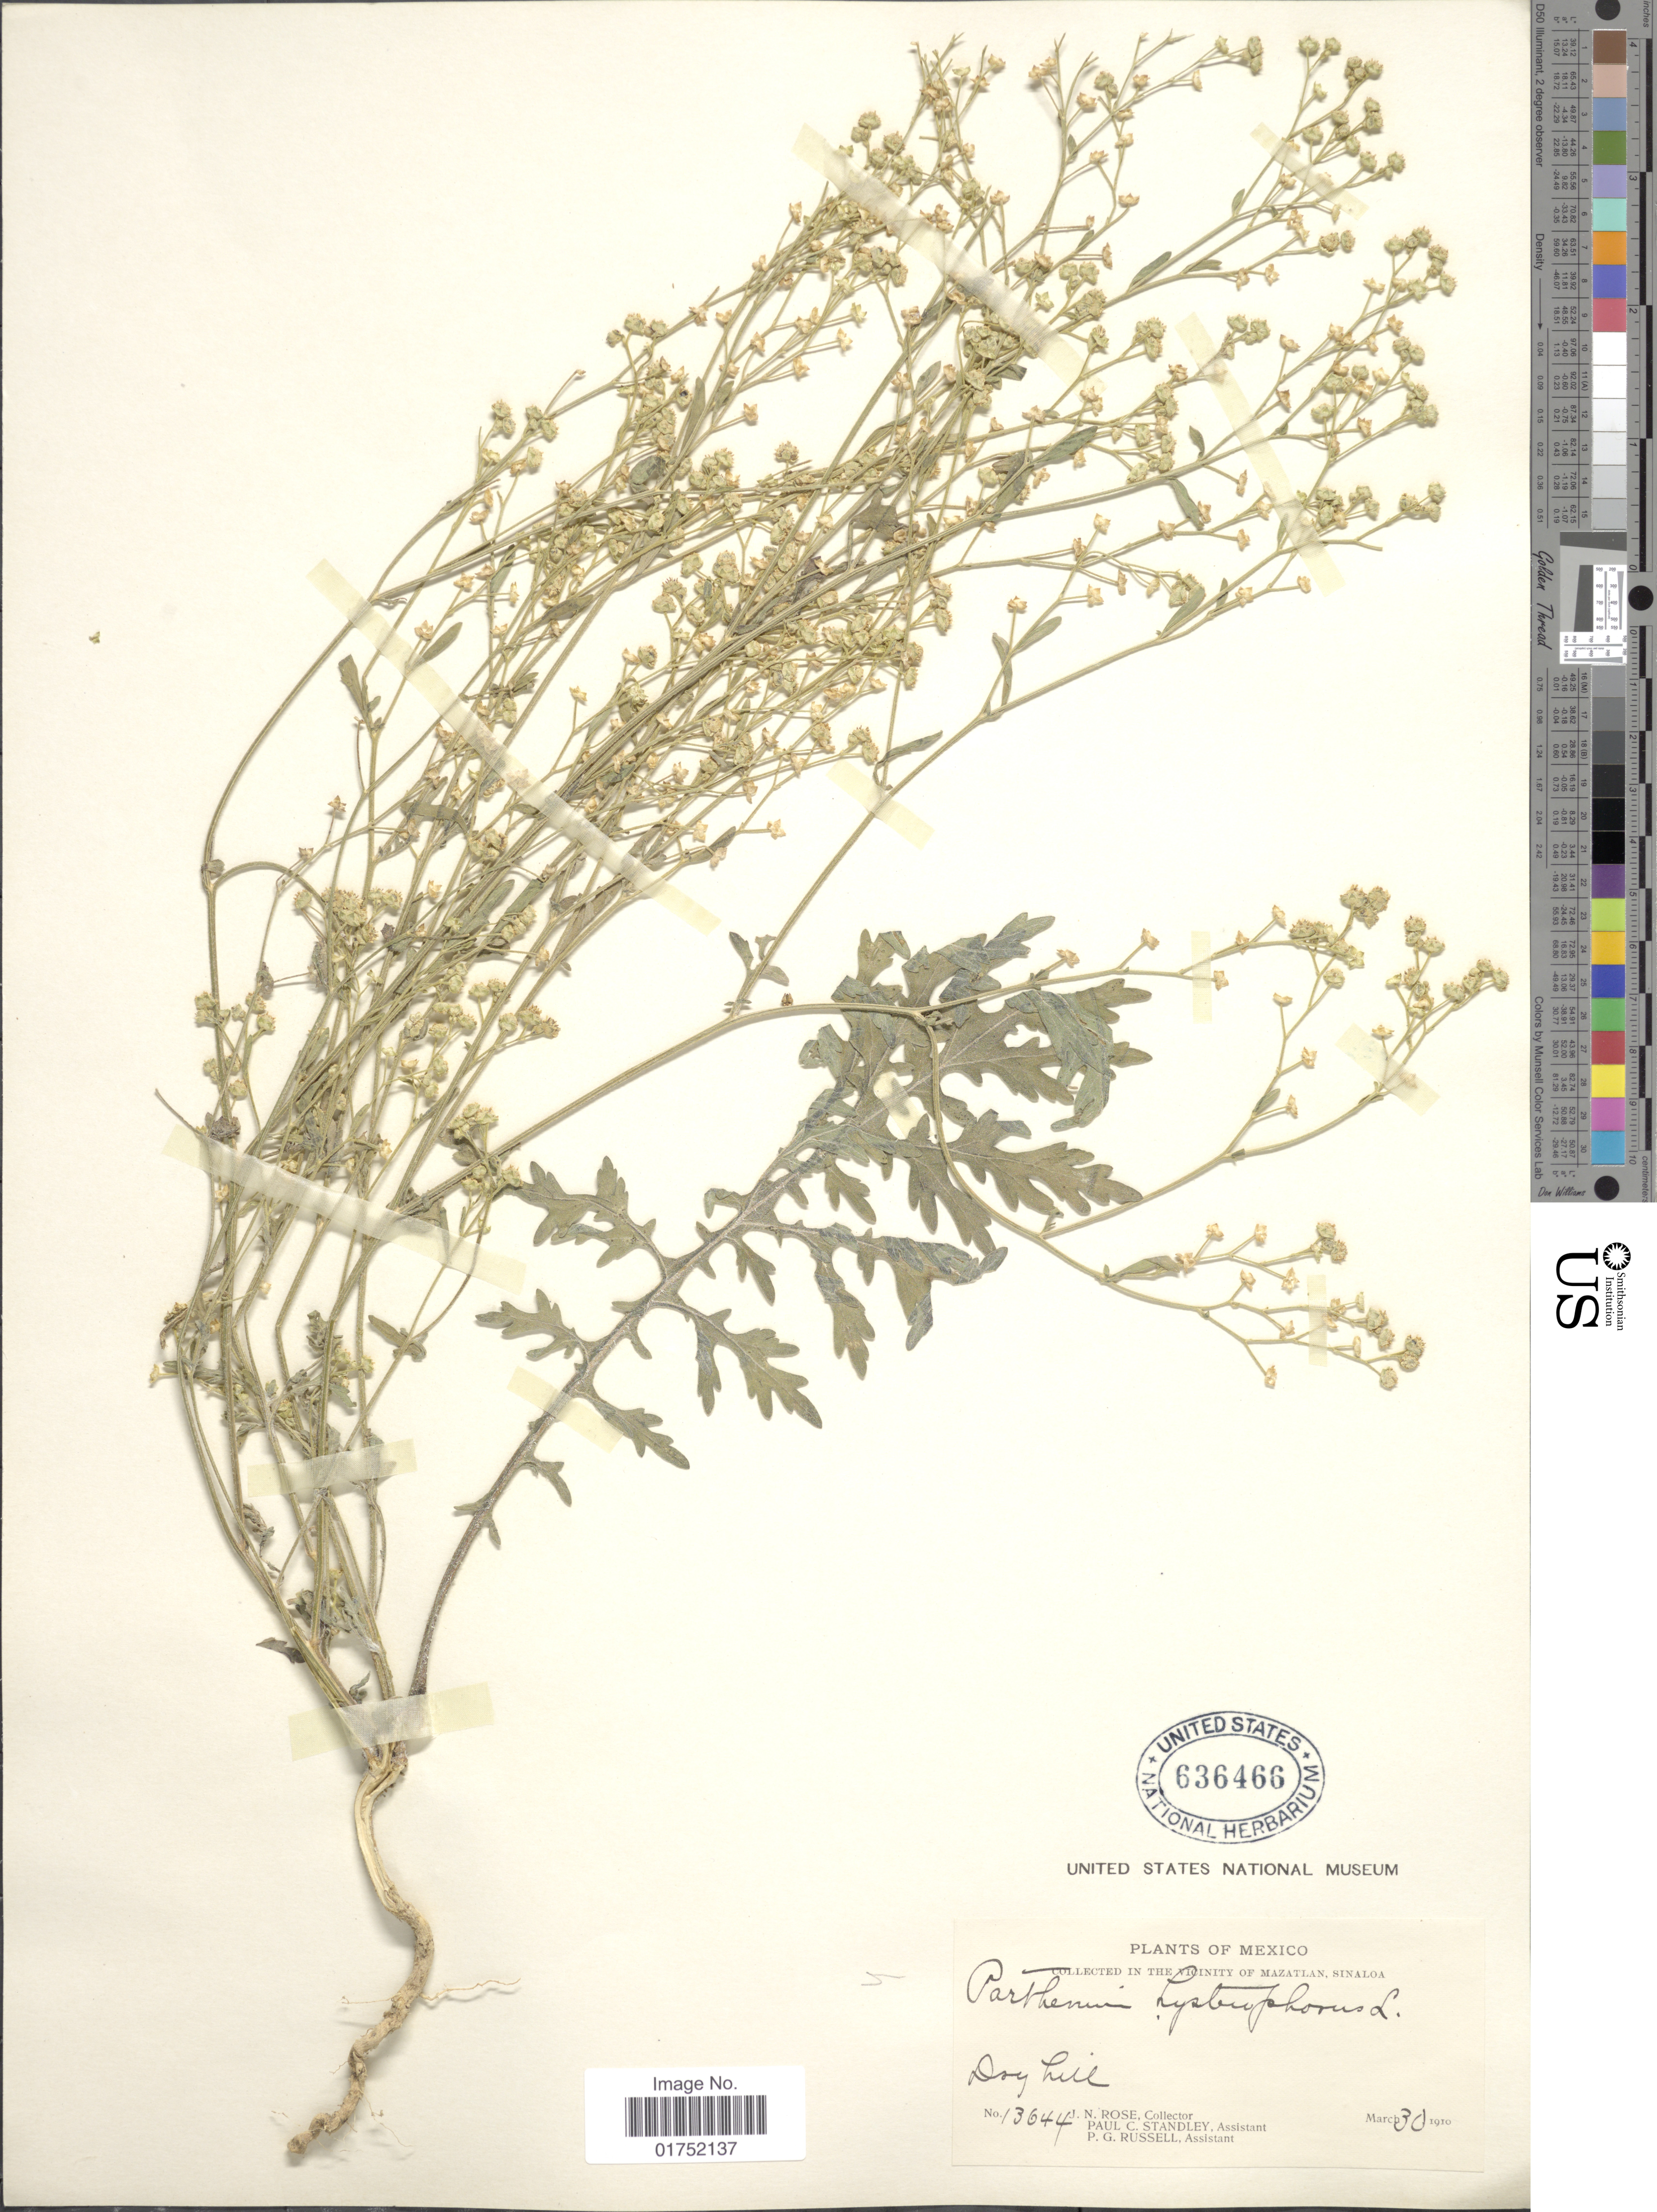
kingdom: Plantae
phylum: Tracheophyta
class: Magnoliopsida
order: Asterales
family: Asteraceae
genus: Parthenium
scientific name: Parthenium hysterophorus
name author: L.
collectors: J. N. Rose, P. C. Standley & P. G. Russell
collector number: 13644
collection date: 1910-03-30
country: Mexico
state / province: Sinaloa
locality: Vicinity of Mazatlan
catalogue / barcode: US 636466